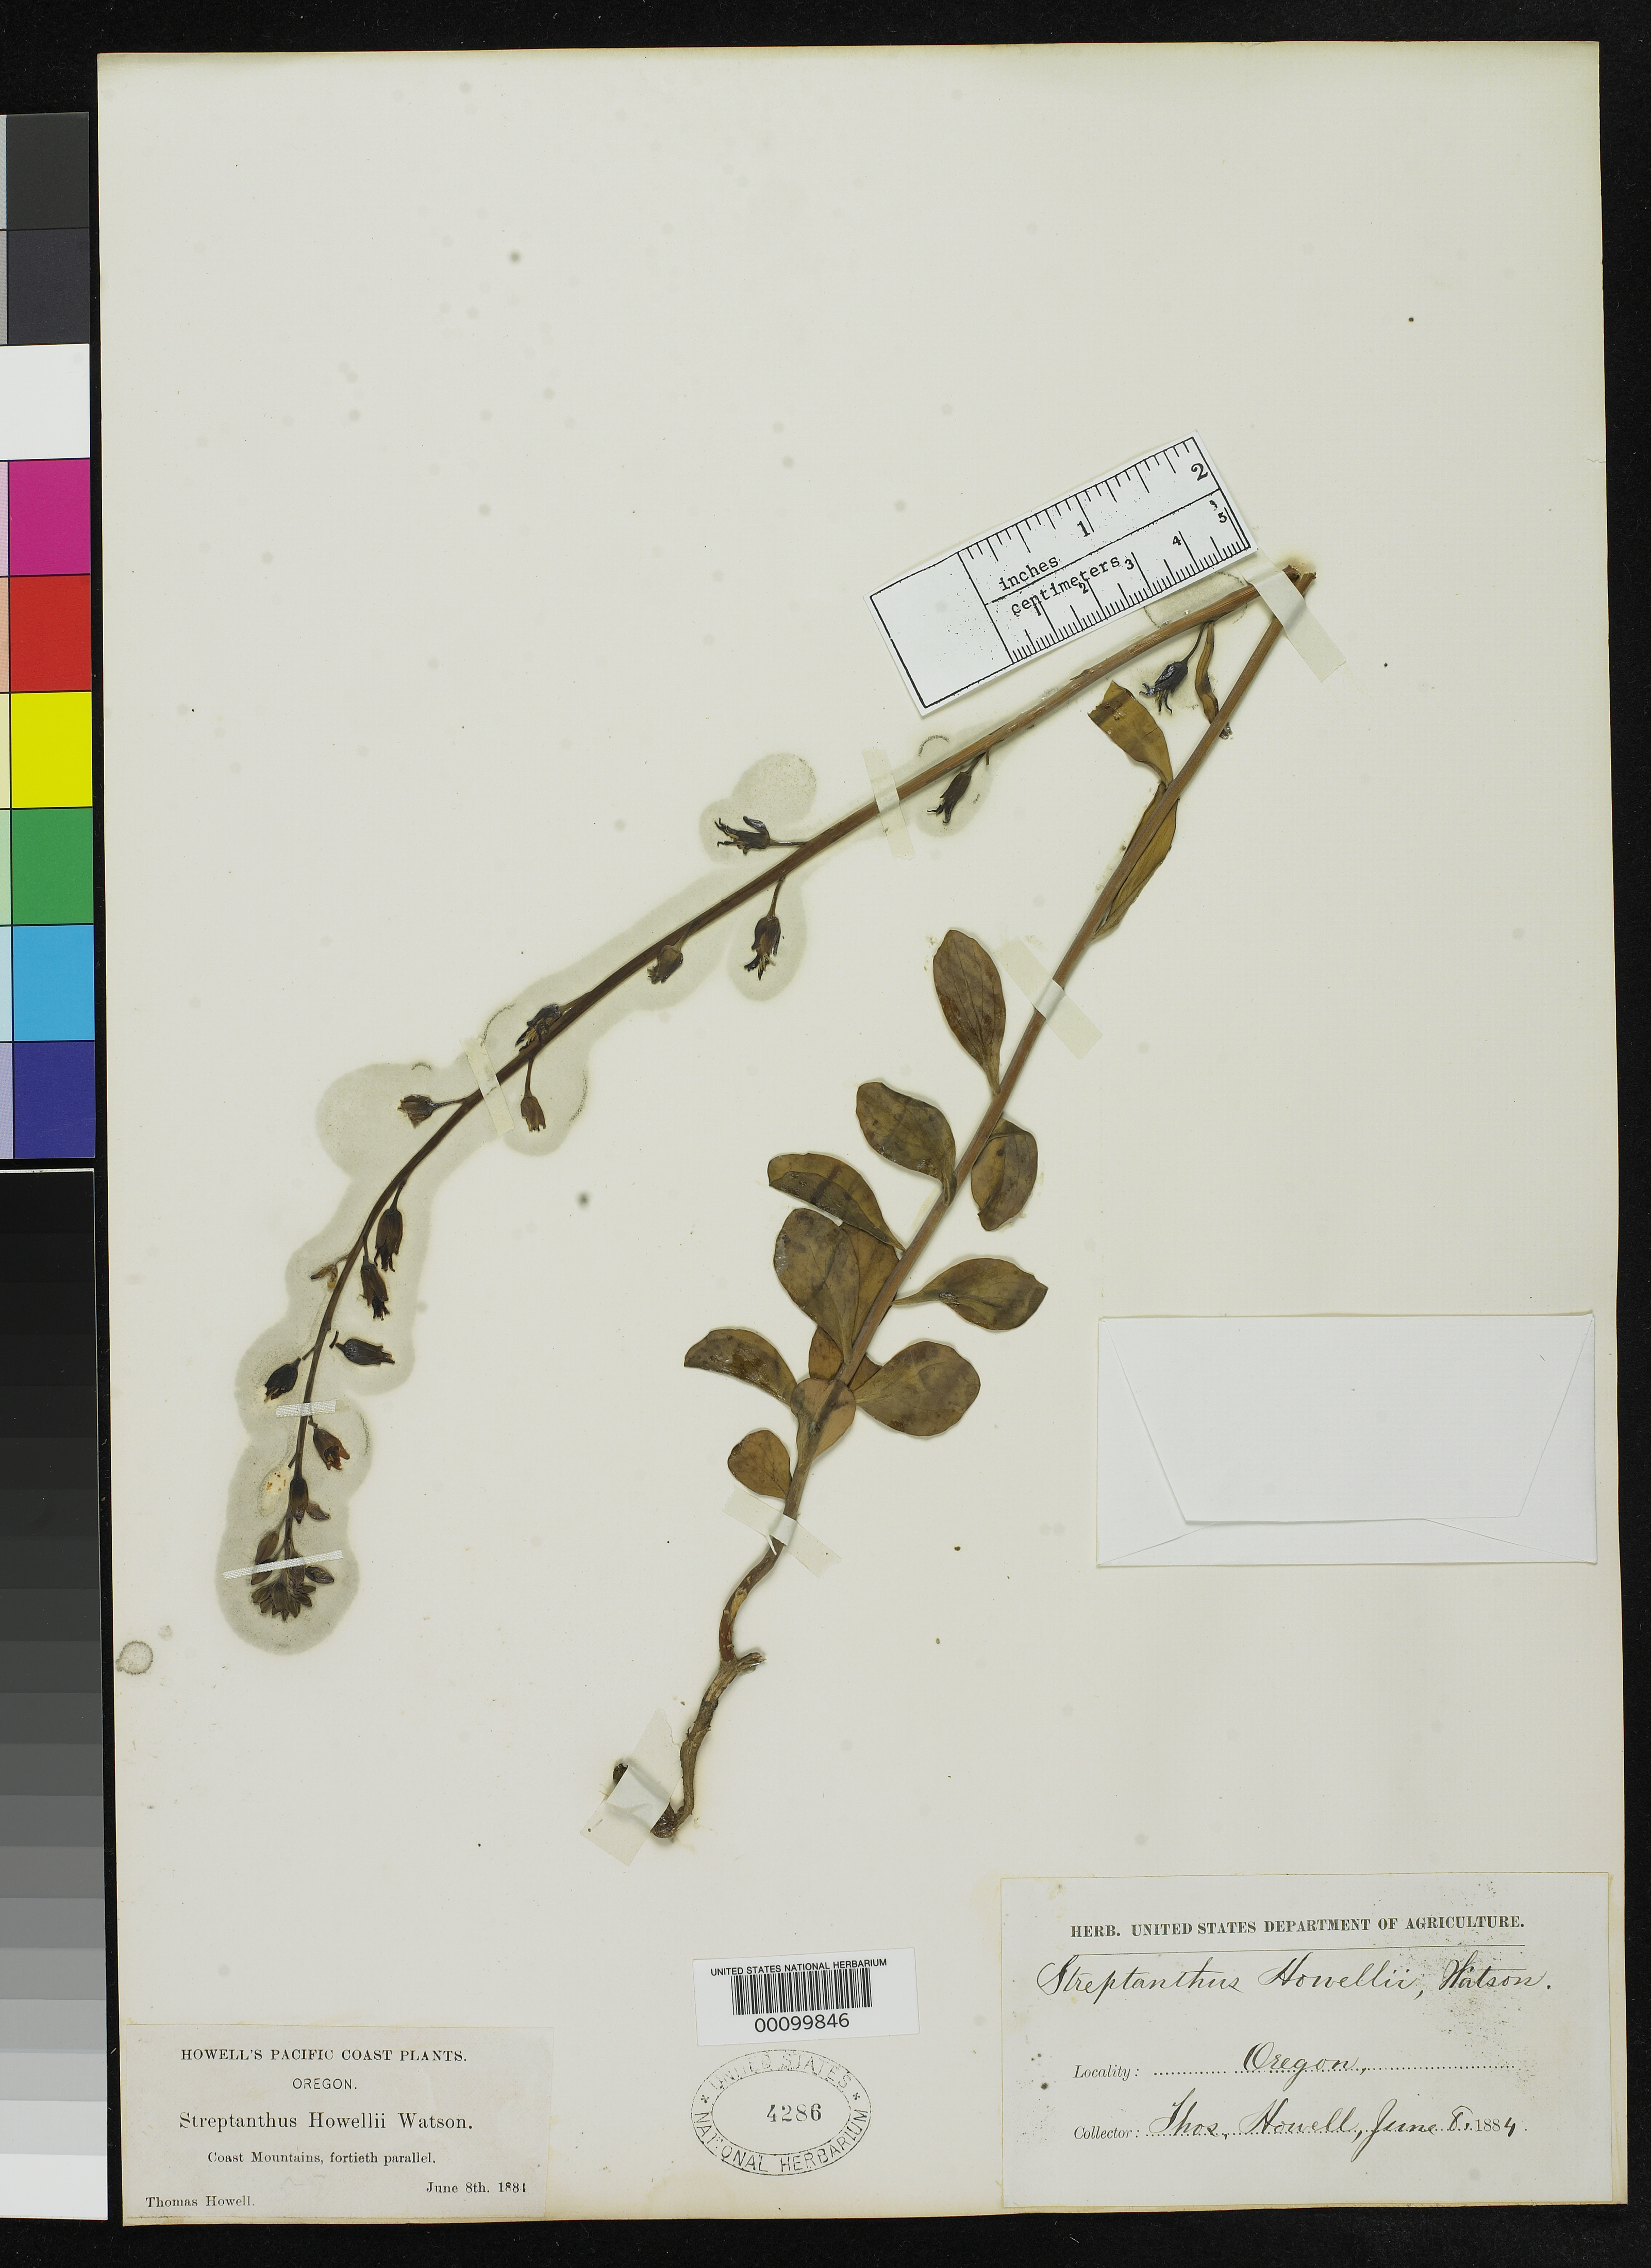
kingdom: Plantae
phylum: Tracheophyta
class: Magnoliopsida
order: Brassicales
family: Brassicaceae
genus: Streptanthus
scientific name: Streptanthus howellii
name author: S. Watson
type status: Type Collection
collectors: T. J. Howell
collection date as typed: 08 Jun 1884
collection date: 1884-06-08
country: United States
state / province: Oregon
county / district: Curry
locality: Coast Mountains near the California-Oregon boundary.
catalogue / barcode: US 4286